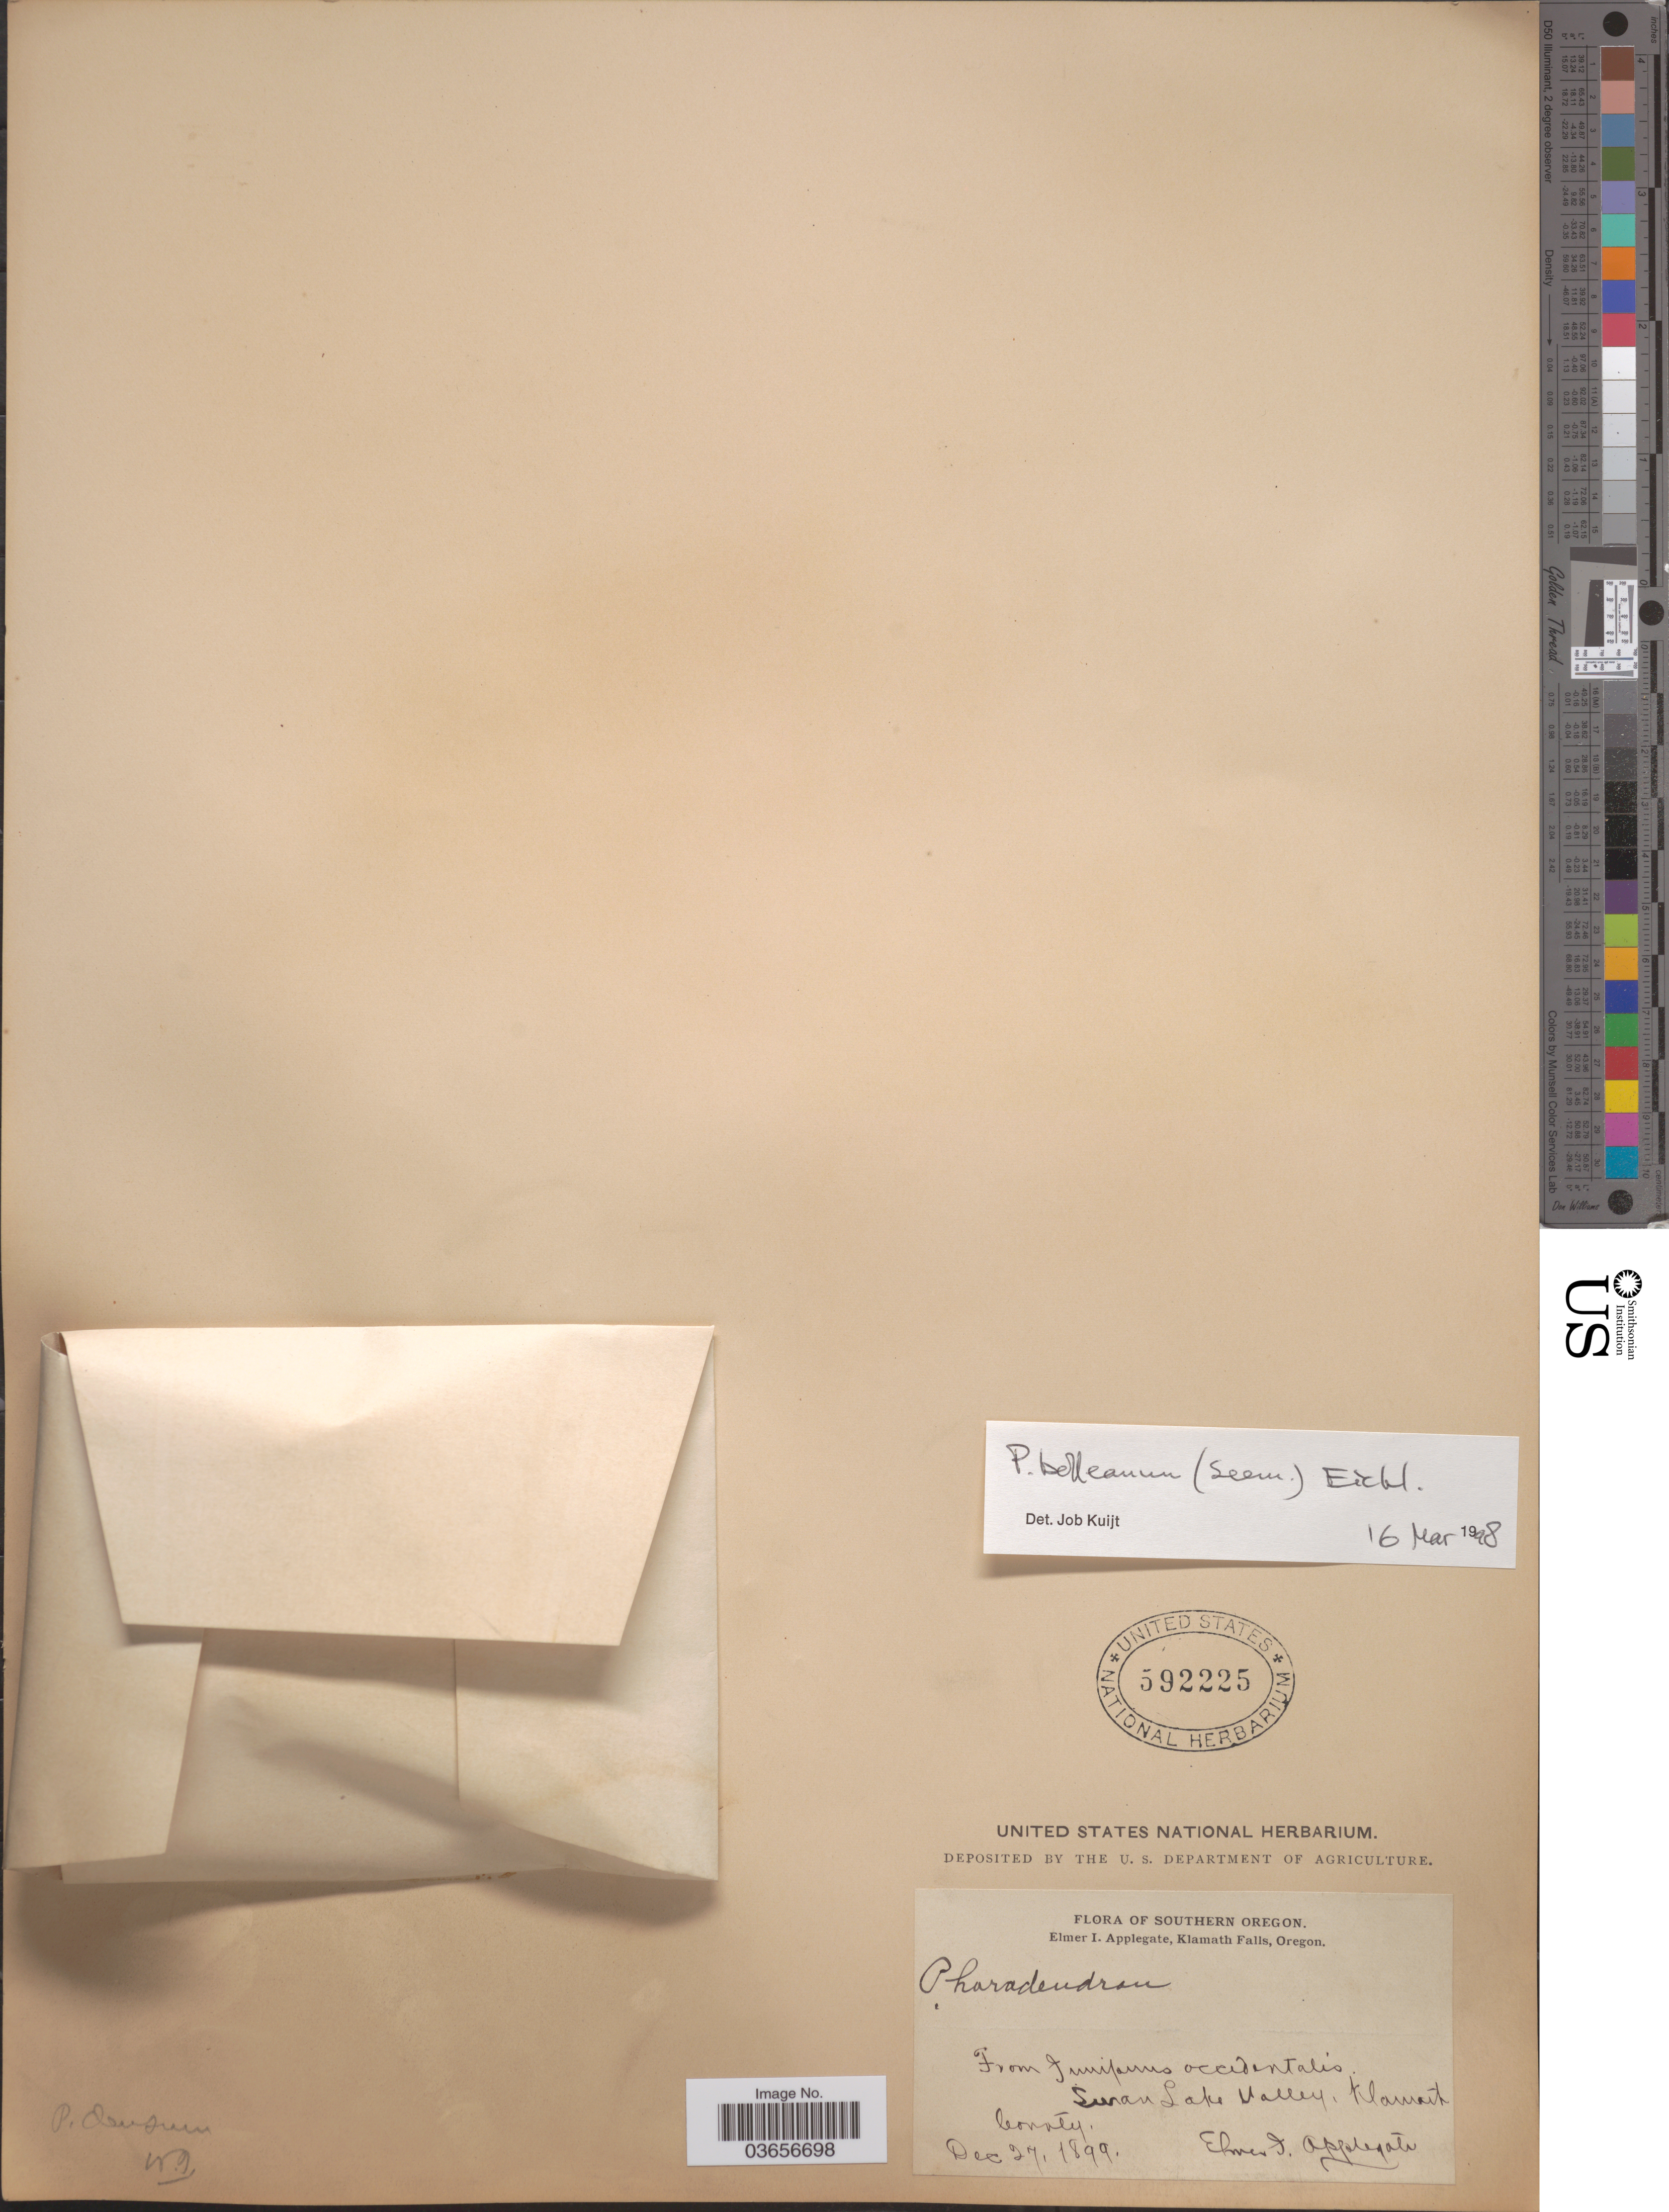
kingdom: Plantae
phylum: Tracheophyta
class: Magnoliopsida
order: Santalales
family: Viscaceae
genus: Phoradendron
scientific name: Phoradendron bolleanum var. densum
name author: (Torr. ex Trel.) Fosberg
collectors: E. I. Applegate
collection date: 1899-12-27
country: United States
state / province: Oregon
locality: Southern Oregon. Klamath Falls. Susan Lake Valley, Klamath County.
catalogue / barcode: US 592225